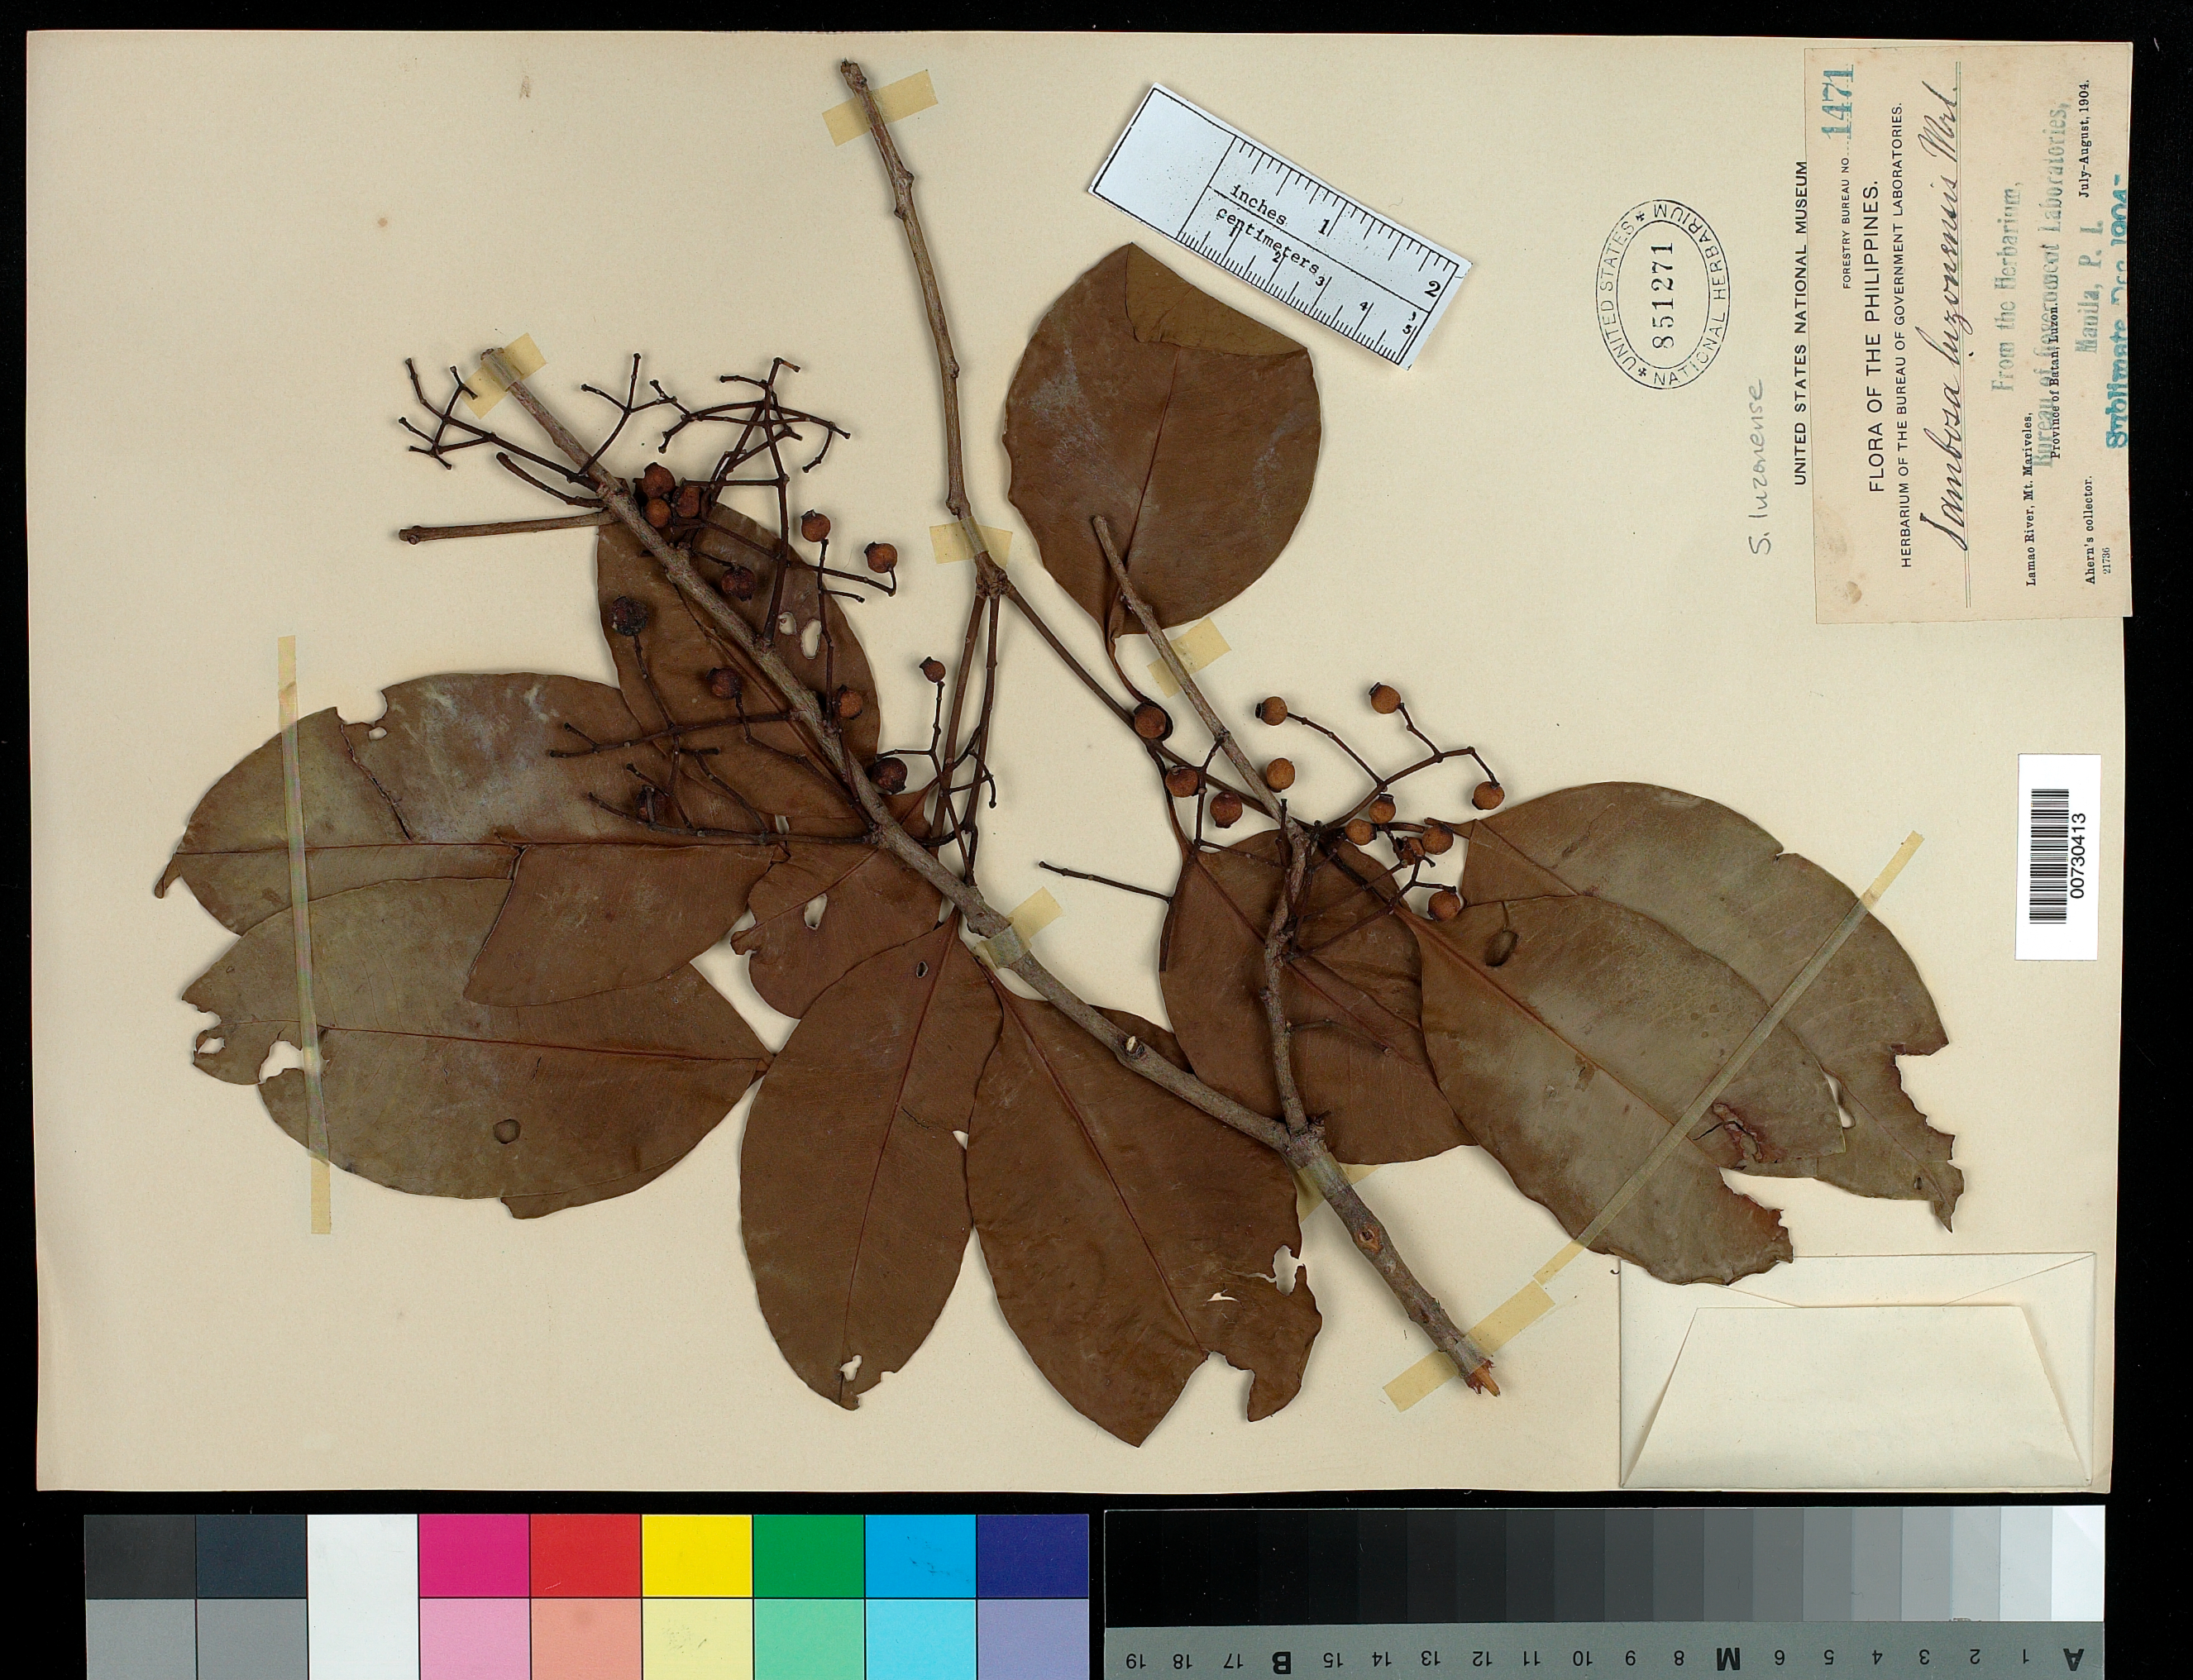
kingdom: Plantae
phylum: Tracheophyta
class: Magnoliopsida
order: Myrtales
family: Myrtaceae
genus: Syzygium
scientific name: Syzygium luzonense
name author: (Merr.) Merr.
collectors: Ahern's collector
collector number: For. Bur. 1471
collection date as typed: Jul 1904 to -- Aug 1904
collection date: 1904-07/1904-08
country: Philippines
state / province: Central Luzon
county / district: Bataan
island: Luzon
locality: Lamao River, Mt Mariveles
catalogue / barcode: US 851271